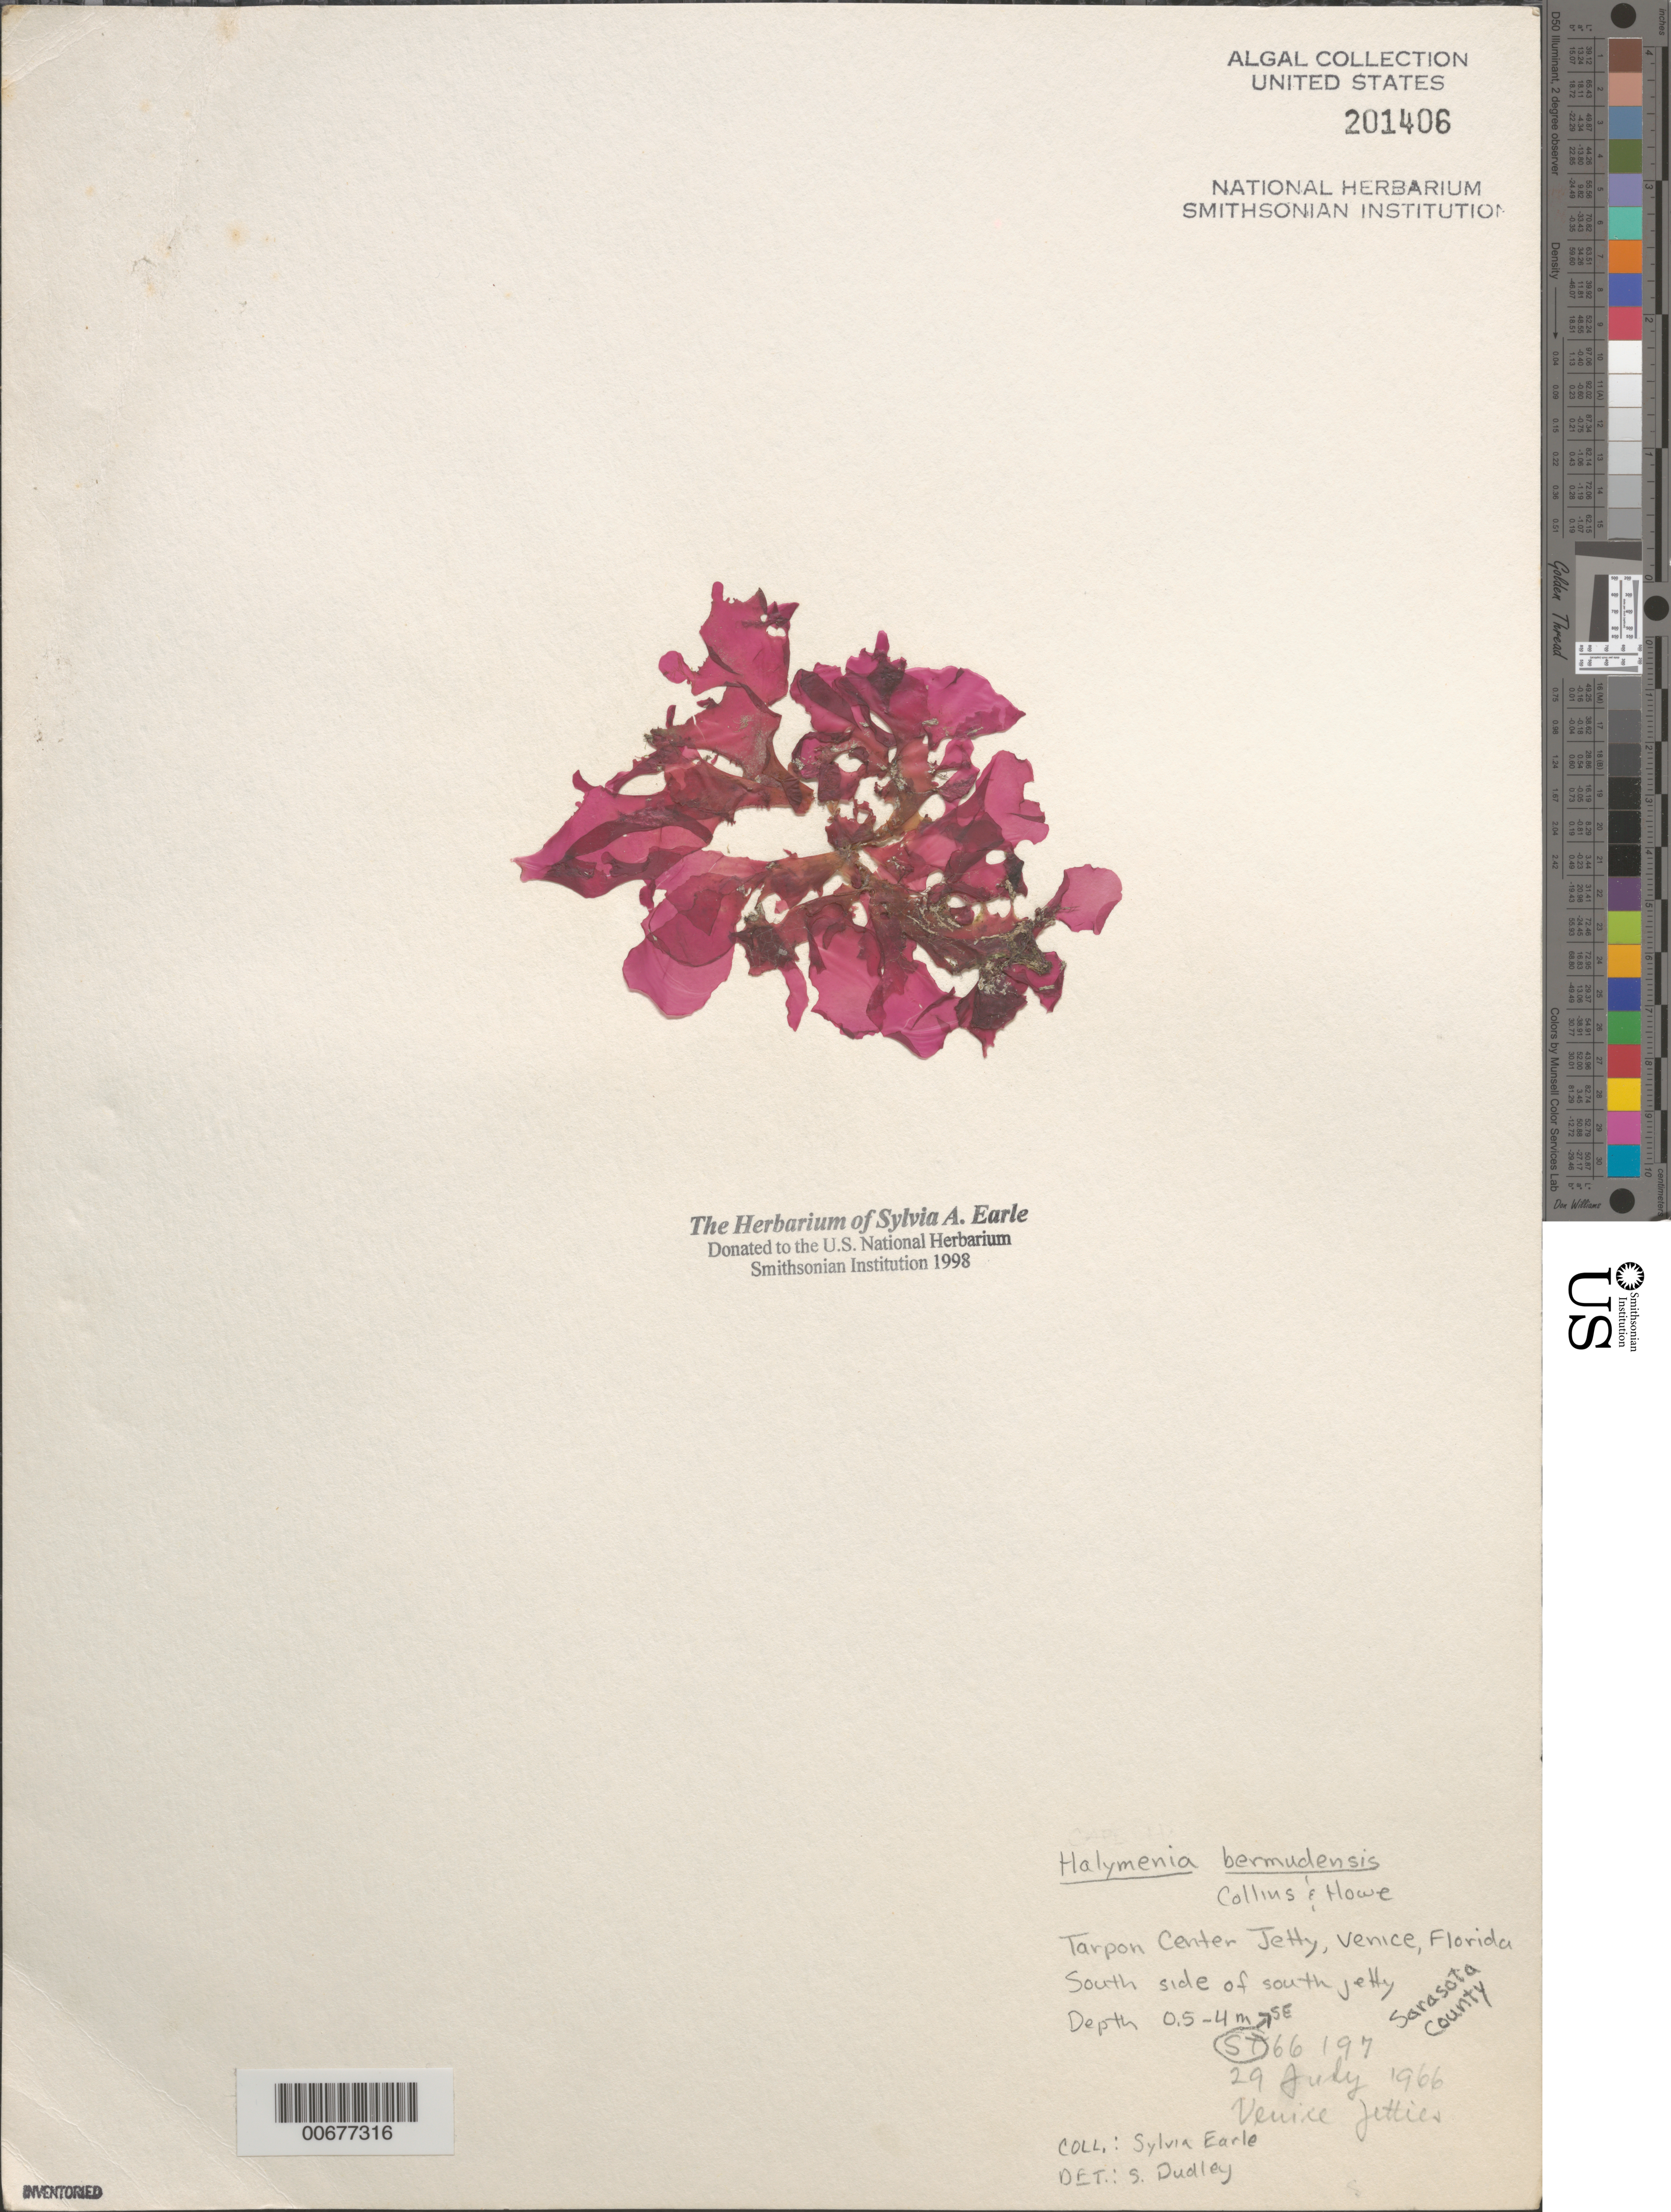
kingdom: Plantae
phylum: Rhodophyta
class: Florideophyceae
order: Halymeniales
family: Halymeniaceae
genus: Cryptonemia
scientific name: Cryptonemia bermudensis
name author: (Collins & M. Howe) C.W.Schneid. et al.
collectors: S. A. Earle & H. Teas III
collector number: SE 66197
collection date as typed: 29 Jul 1966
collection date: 1966-07-29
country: United States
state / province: Florida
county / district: Sarasota County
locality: Tarpon Center jetty, Venice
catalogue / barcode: US 201406